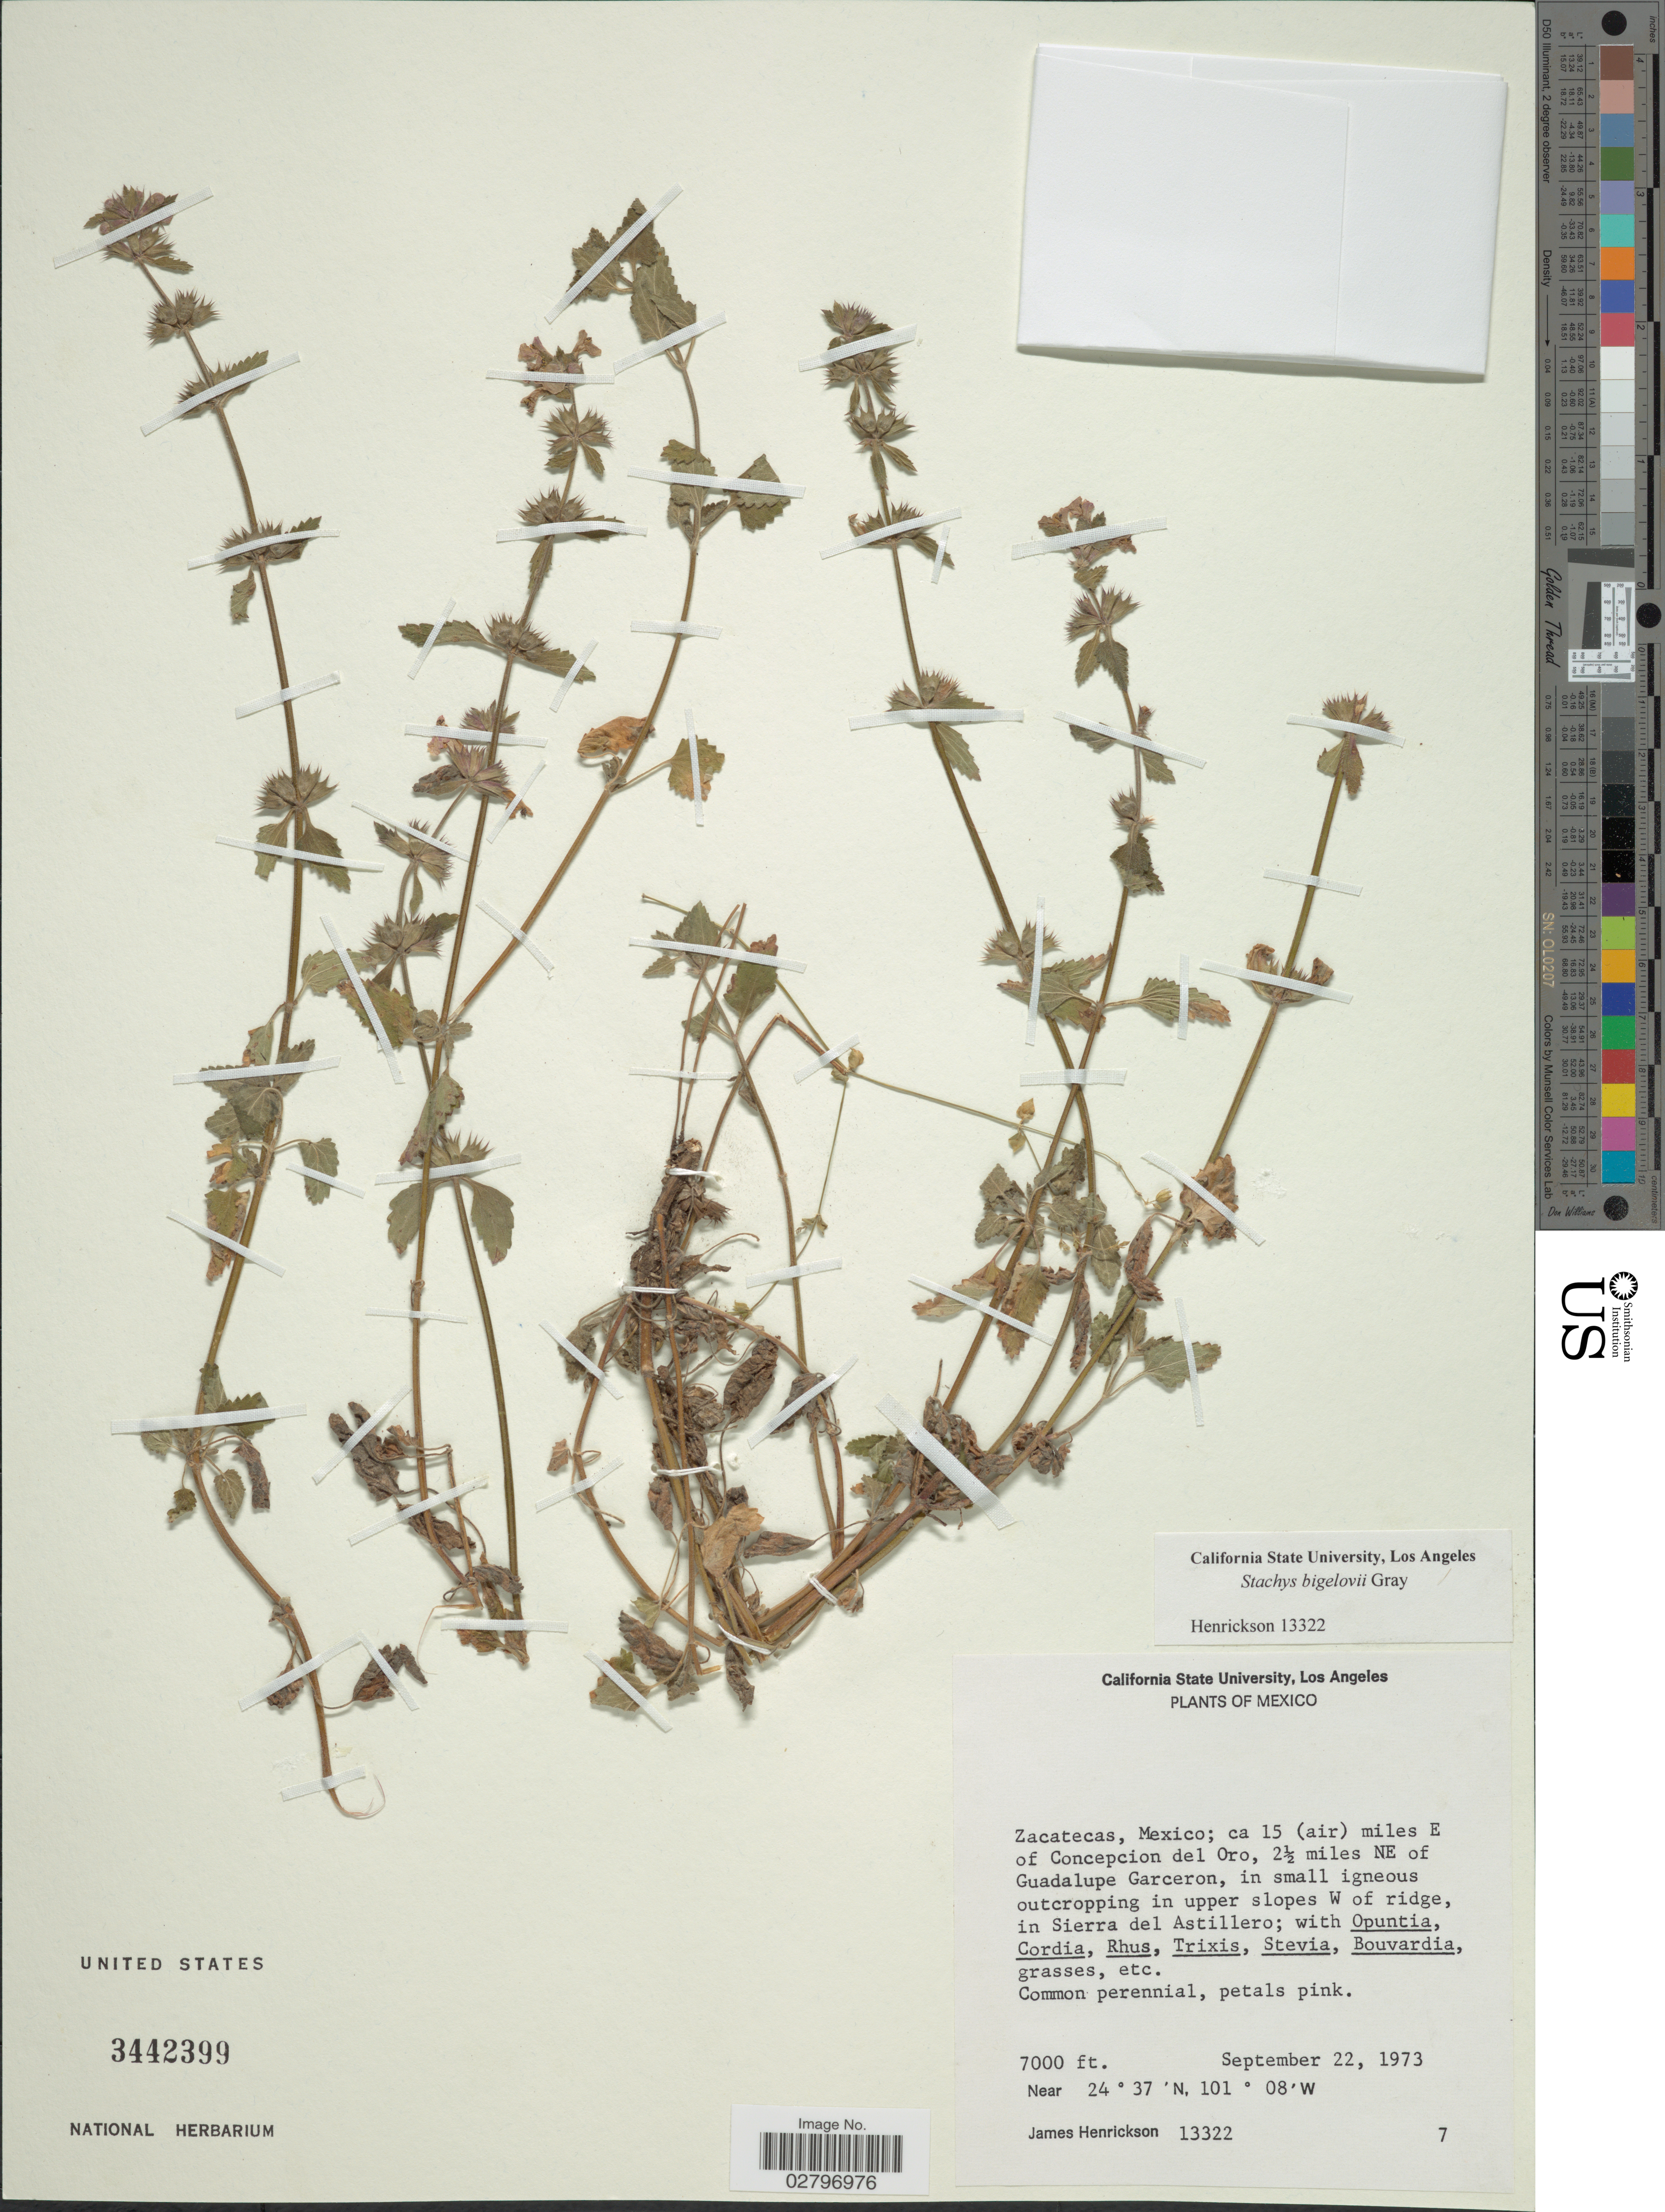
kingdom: Plantae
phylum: Tracheophyta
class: Magnoliopsida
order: Lamiales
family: Lamiaceae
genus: Stachys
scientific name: Stachys bigelovii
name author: A. Gray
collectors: J. S. Henrickson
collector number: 13322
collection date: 1973-09-22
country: Mexico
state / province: Zacatecas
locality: Zacatecas, Mexico; ca 15 (air) miles E of Concepcion del Oro, 2½ miles NE of Guadalupe Garceron, in smalll igneous outcropping in upper slopes W of ridge in Sierra del Astillero.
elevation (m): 2134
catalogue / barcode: US 3442399